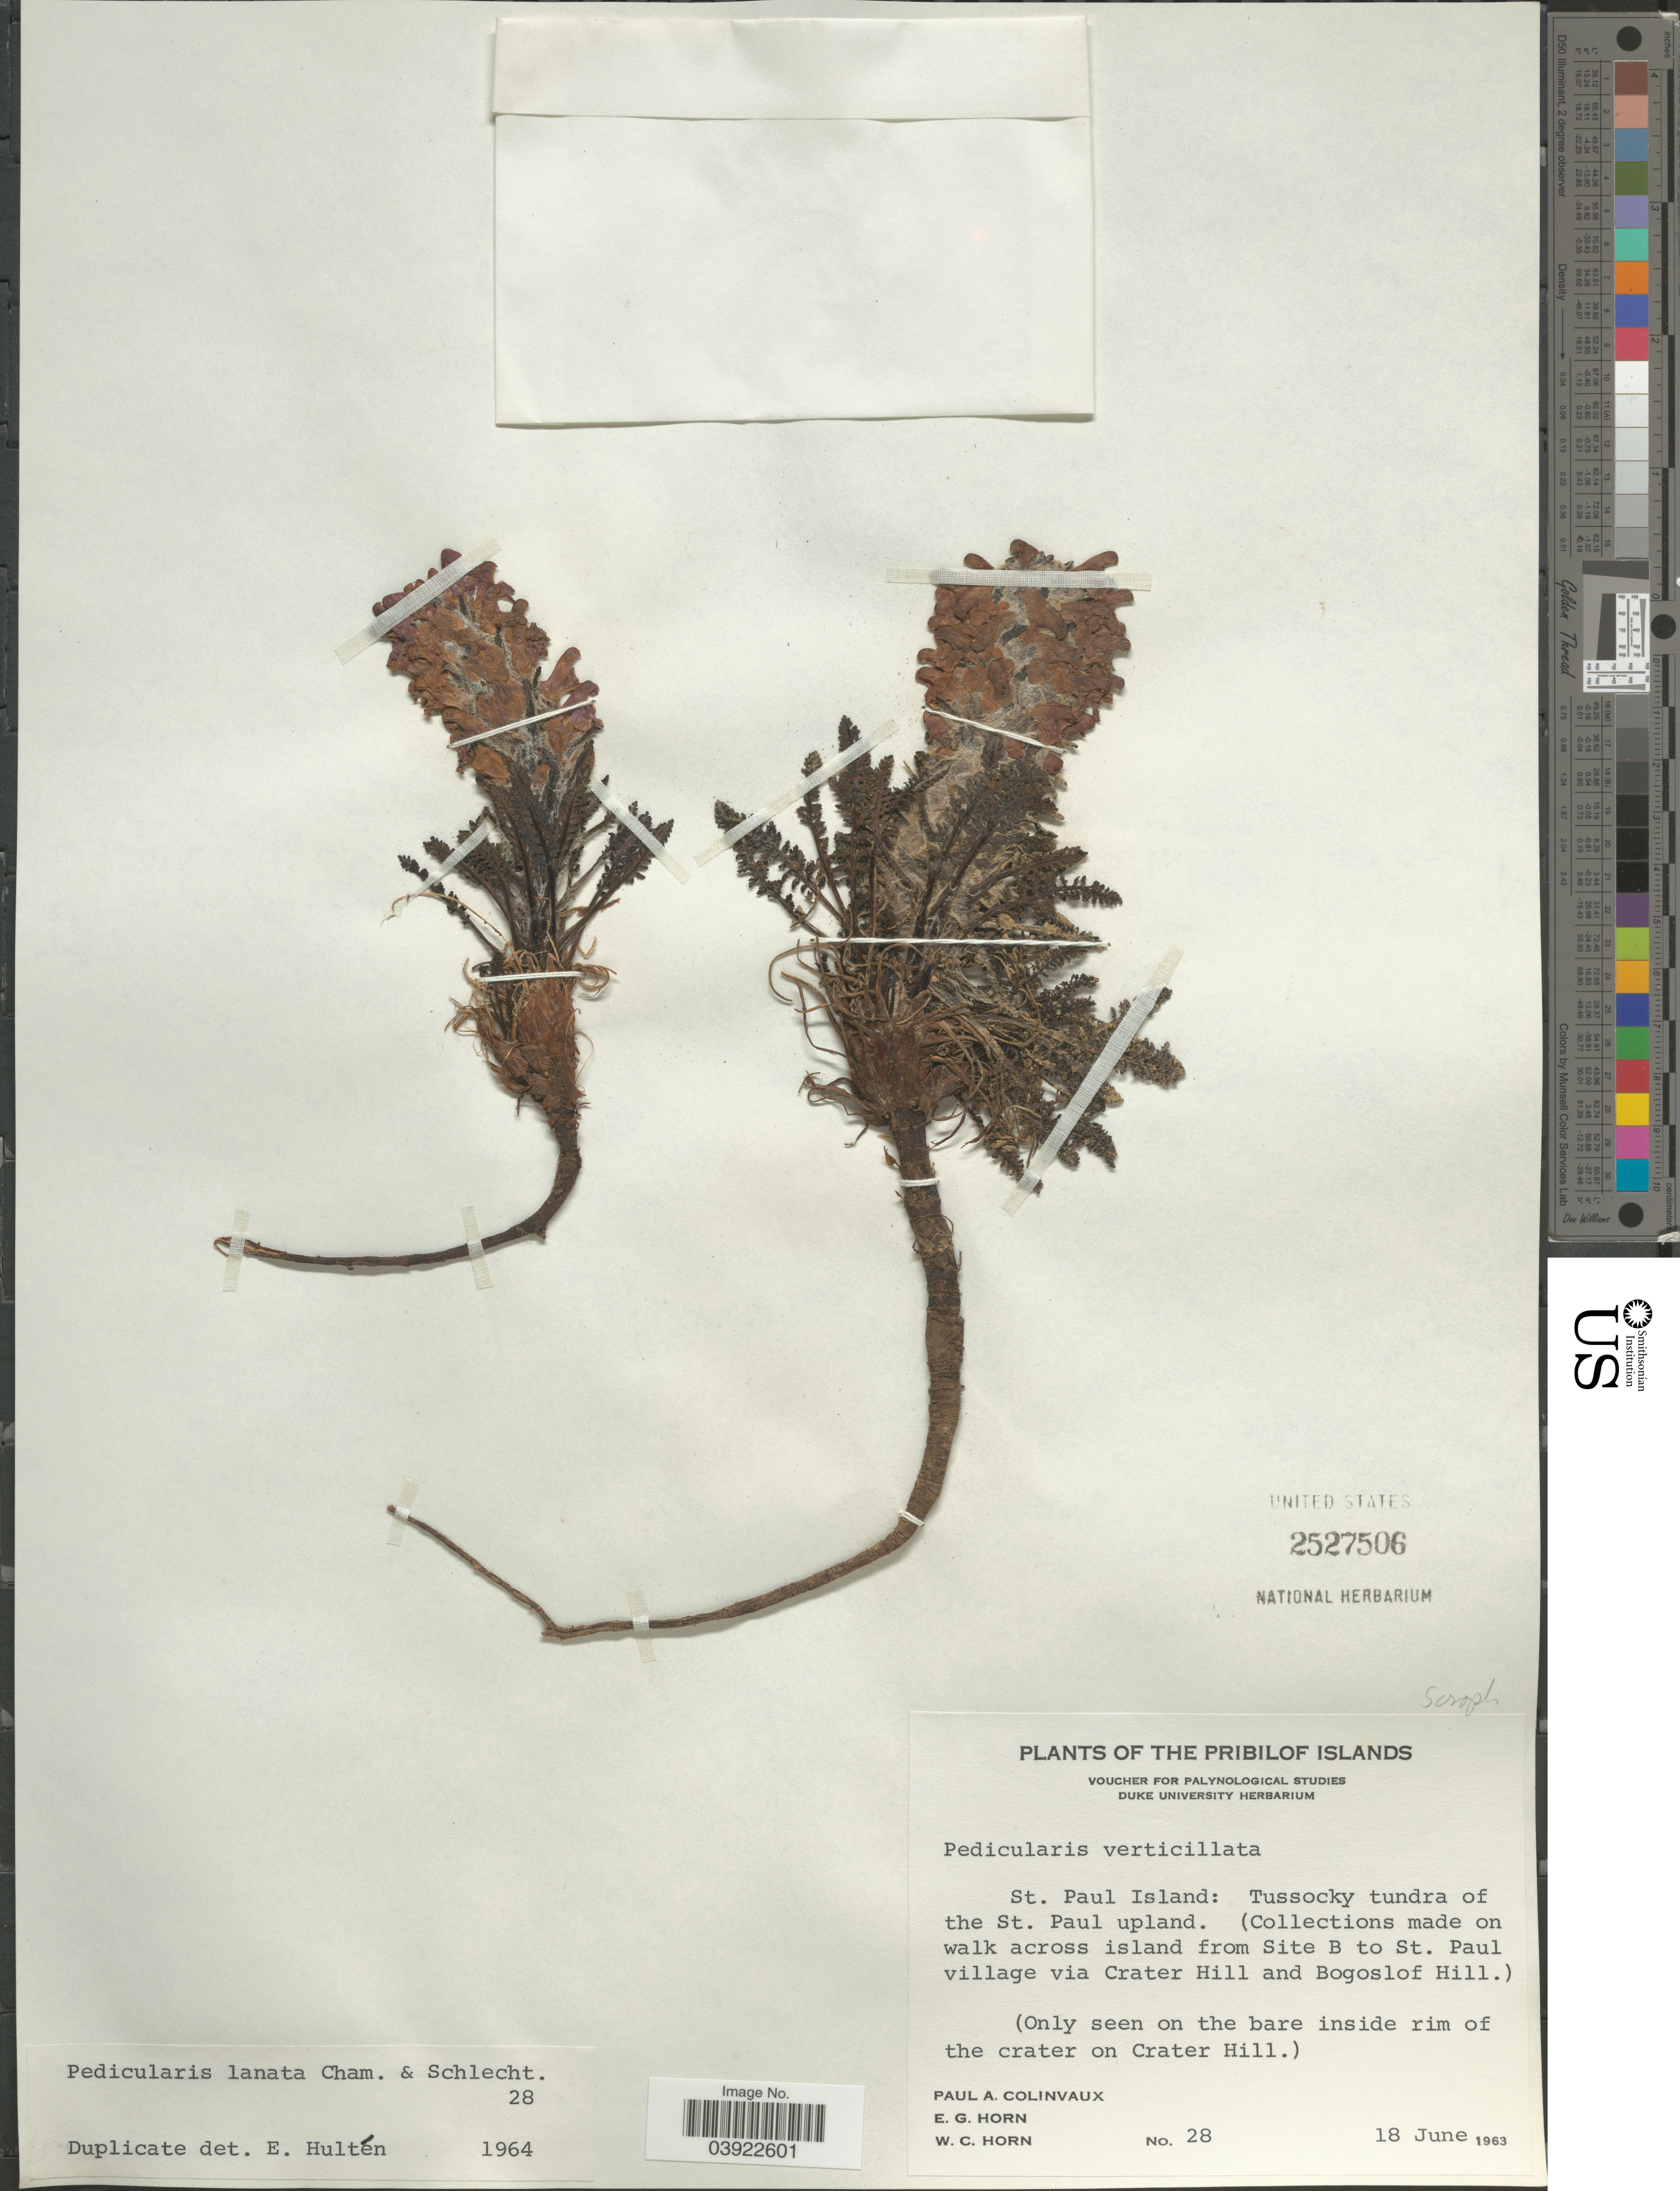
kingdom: Plantae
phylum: Tracheophyta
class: Magnoliopsida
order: Lamiales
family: Orobanchaceae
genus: Pedicularis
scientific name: Pedicularis lanata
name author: Willd. ex Cham. & Schltdl.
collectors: P. Colinvaux, E. Horn & W. Horn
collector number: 28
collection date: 1963-06-18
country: United States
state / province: Alaska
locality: The Pribilof Islands. St. Paul Island: Tussocky tundra of the St. Paul upland. (On walk across island from Site B to St. Paul village via Crater Hill and Bogoslof Hill.). (On the bare inside rim of the crater on Crater Hill.).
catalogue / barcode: US 2527506